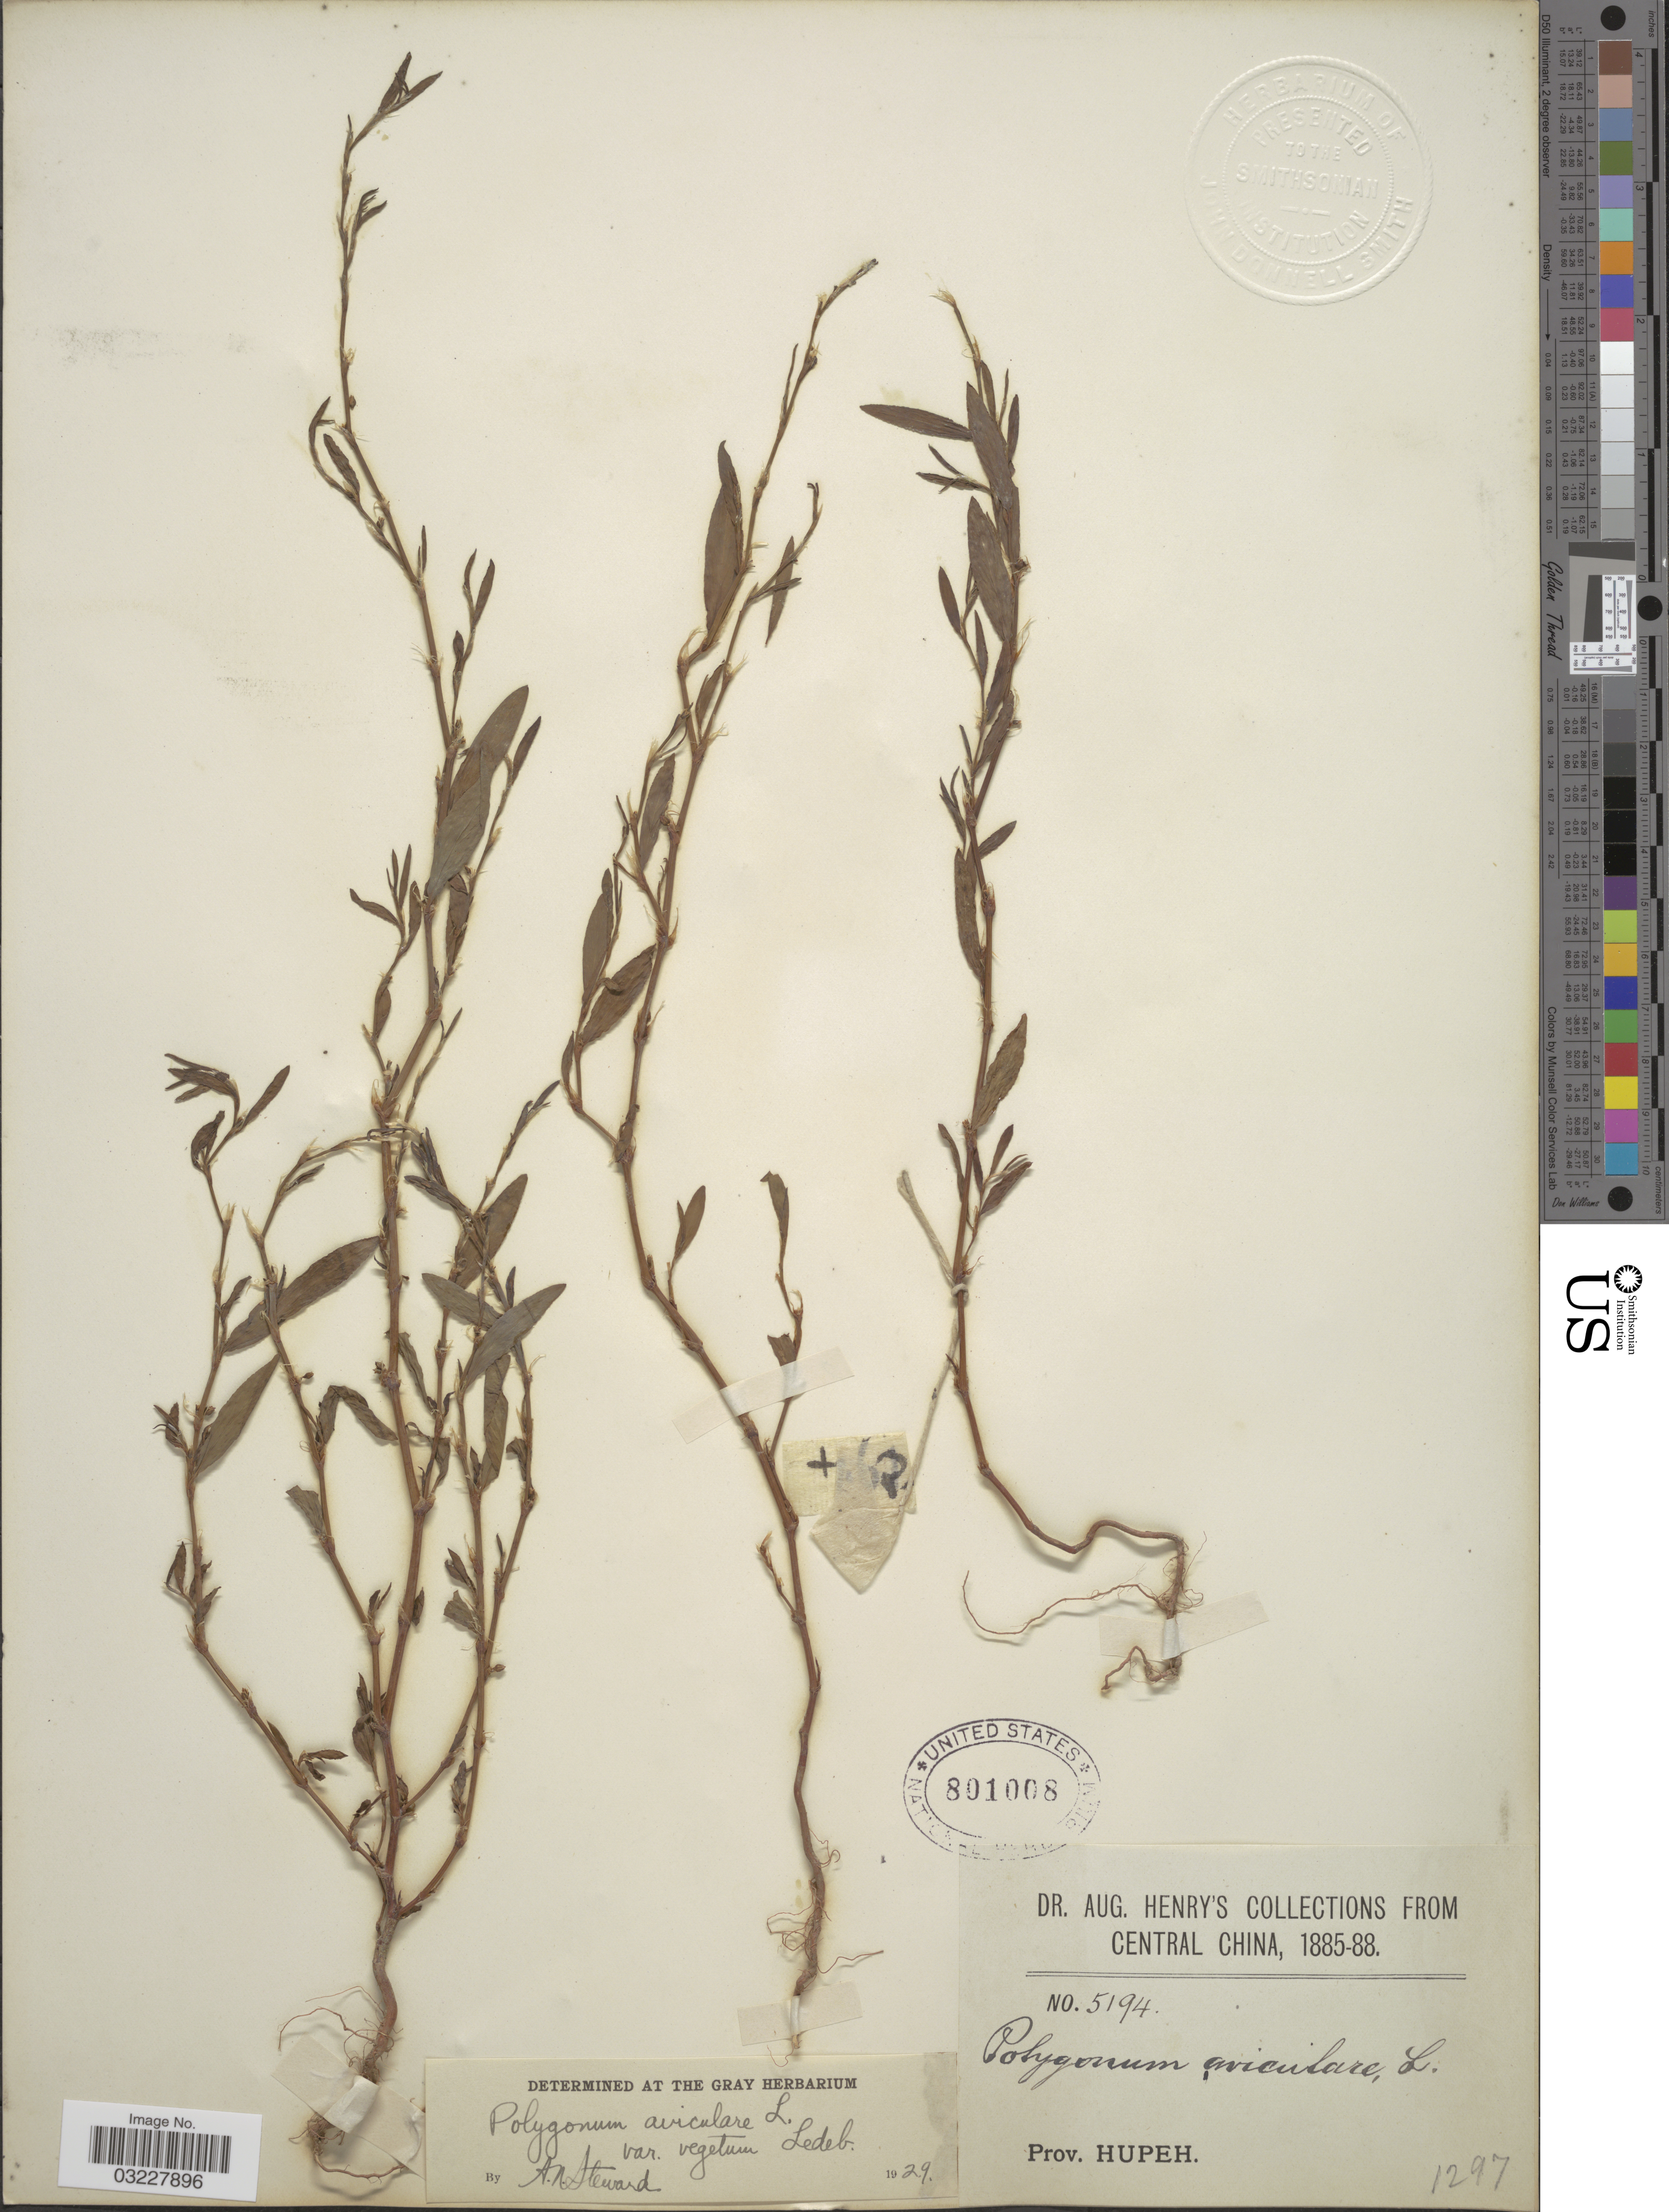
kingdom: Plantae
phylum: Tracheophyta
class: Magnoliopsida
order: Caryophyllales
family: Polygonaceae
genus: Polygonum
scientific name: Polygonum aviculare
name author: L.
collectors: A. Henry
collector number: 5194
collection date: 1885/1888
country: China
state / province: Hubei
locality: Central China. Prov. Hupeh.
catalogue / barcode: US 801008